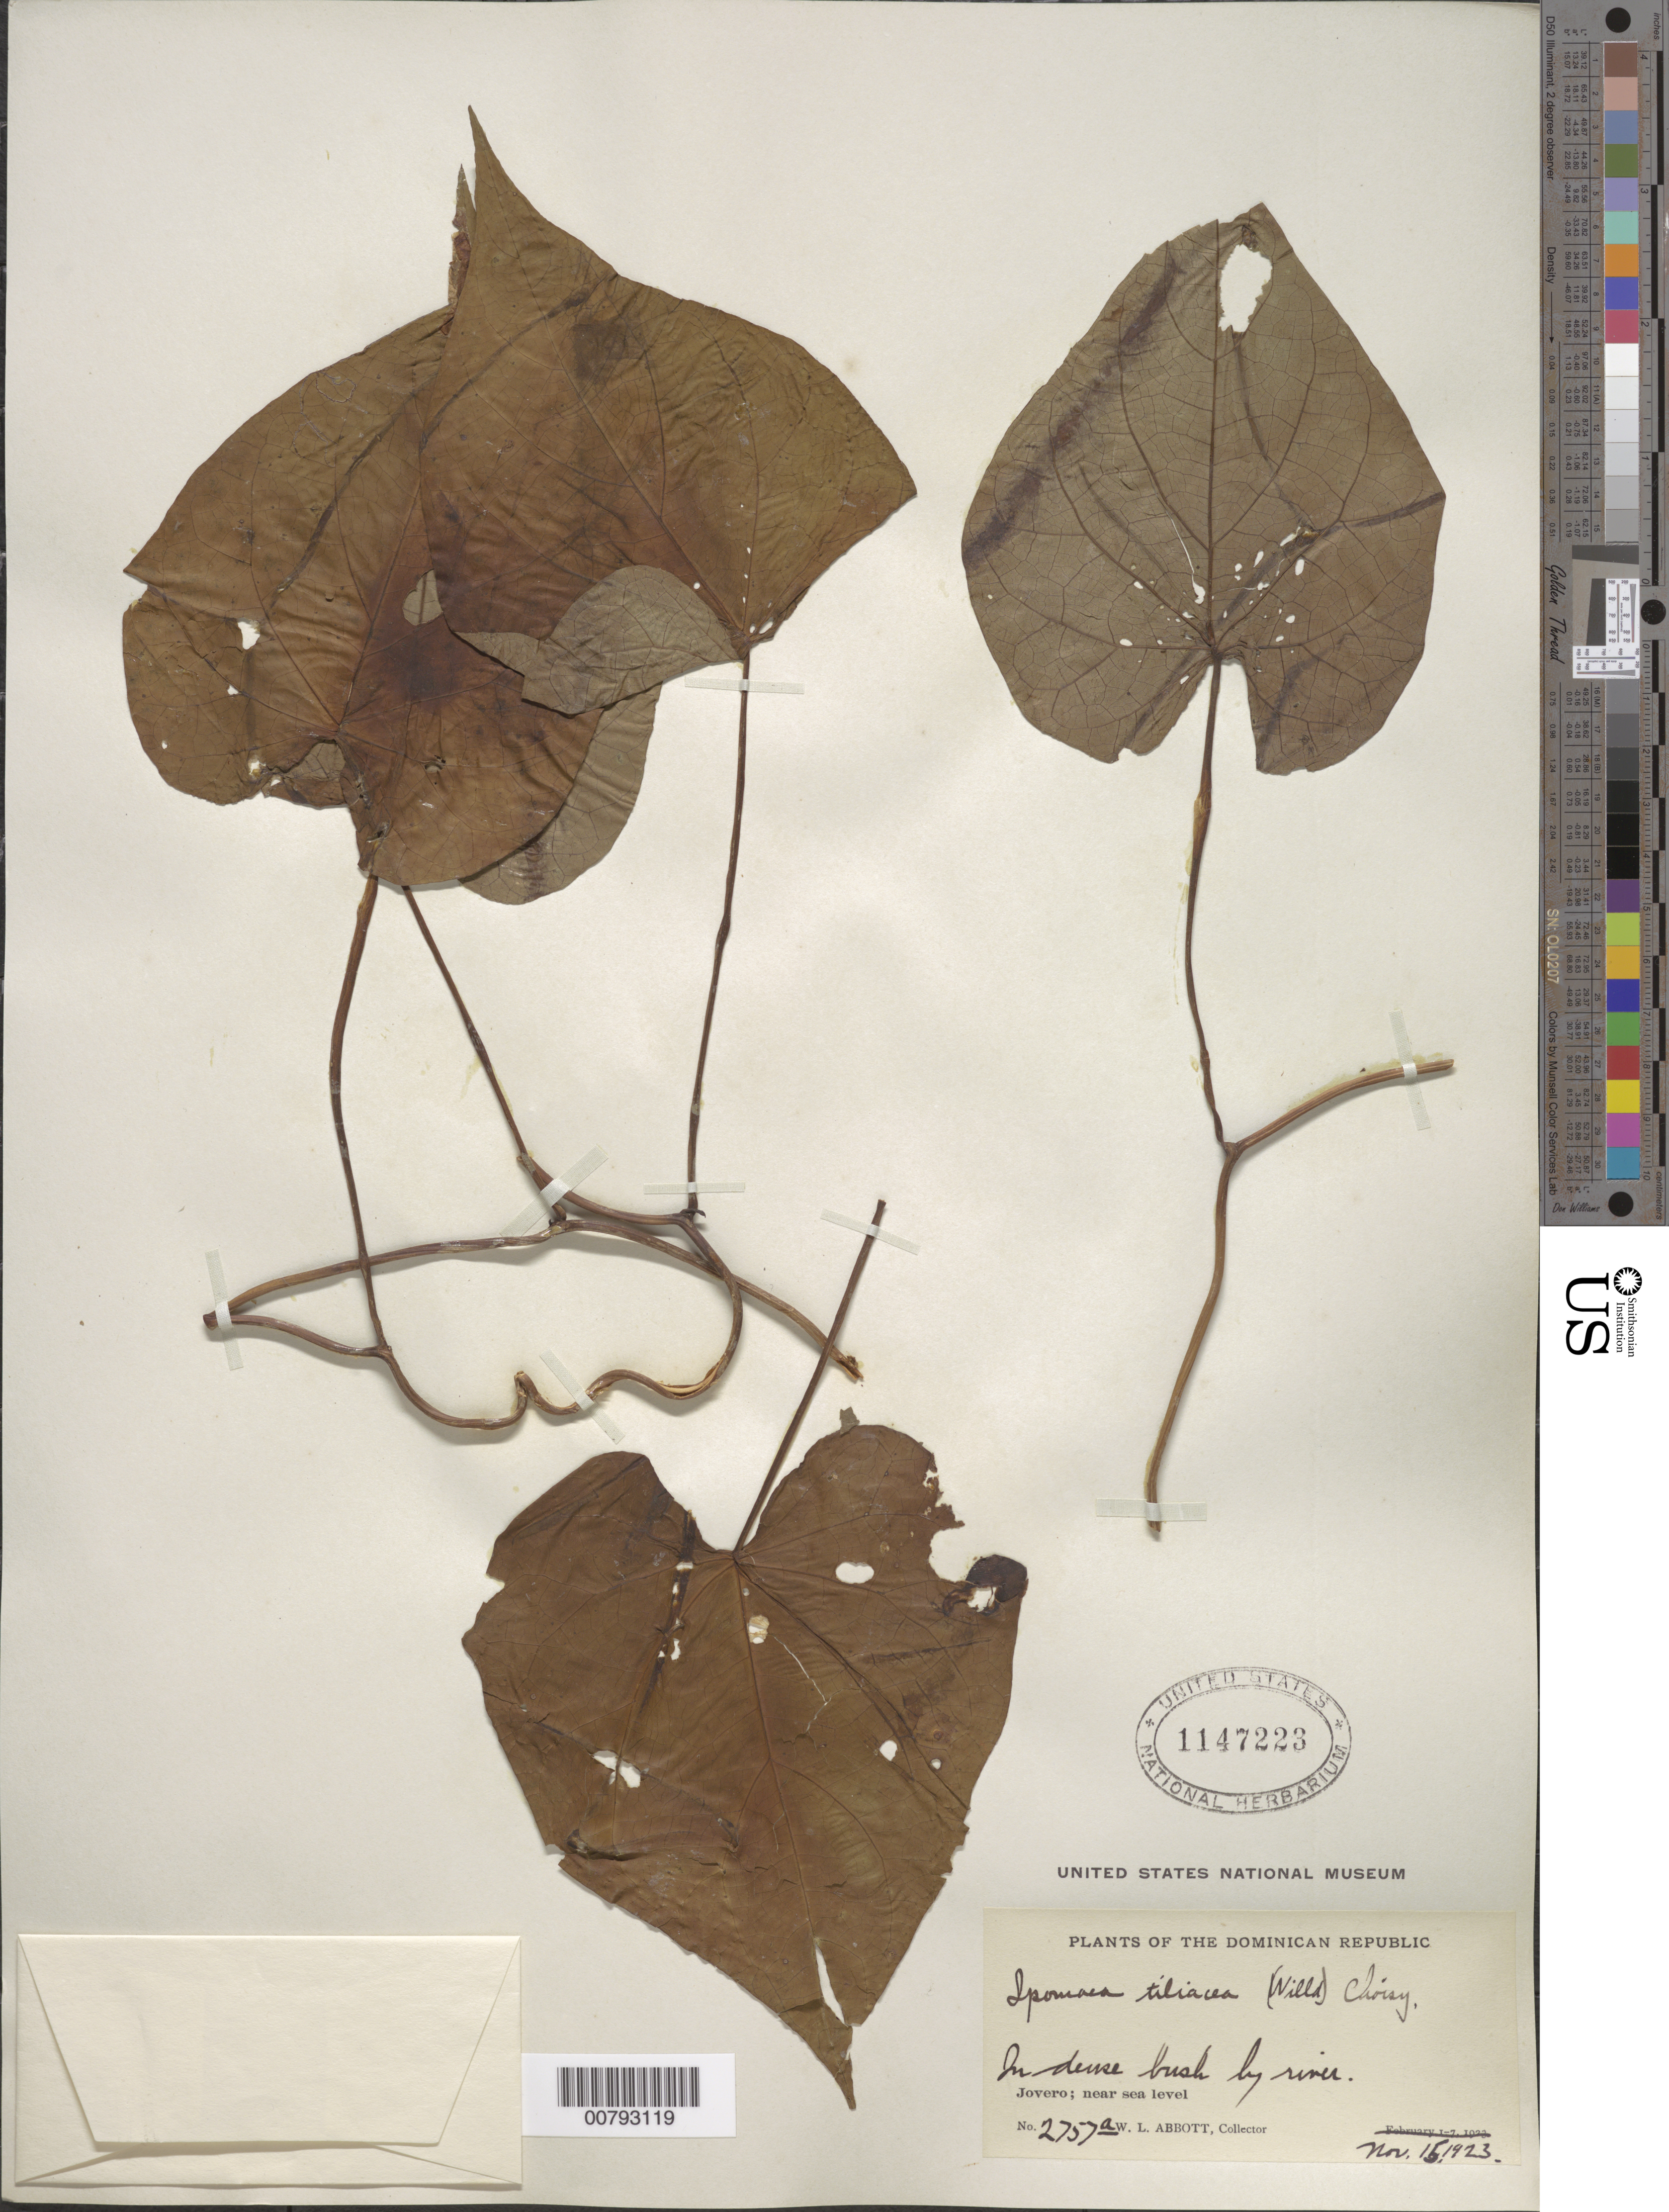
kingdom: Plantae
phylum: Tracheophyta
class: Magnoliopsida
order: Solanales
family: Convolvulaceae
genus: Ipomoea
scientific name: Ipomoea tiliacea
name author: (Willd.) Choisy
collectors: W. L. Abbott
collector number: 2757a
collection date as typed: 15 Nov 1923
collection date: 1923-11-15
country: Dominican Republic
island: Hispaniola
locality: Jovero; near sea level.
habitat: In dense bush by river.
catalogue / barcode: US 1147223